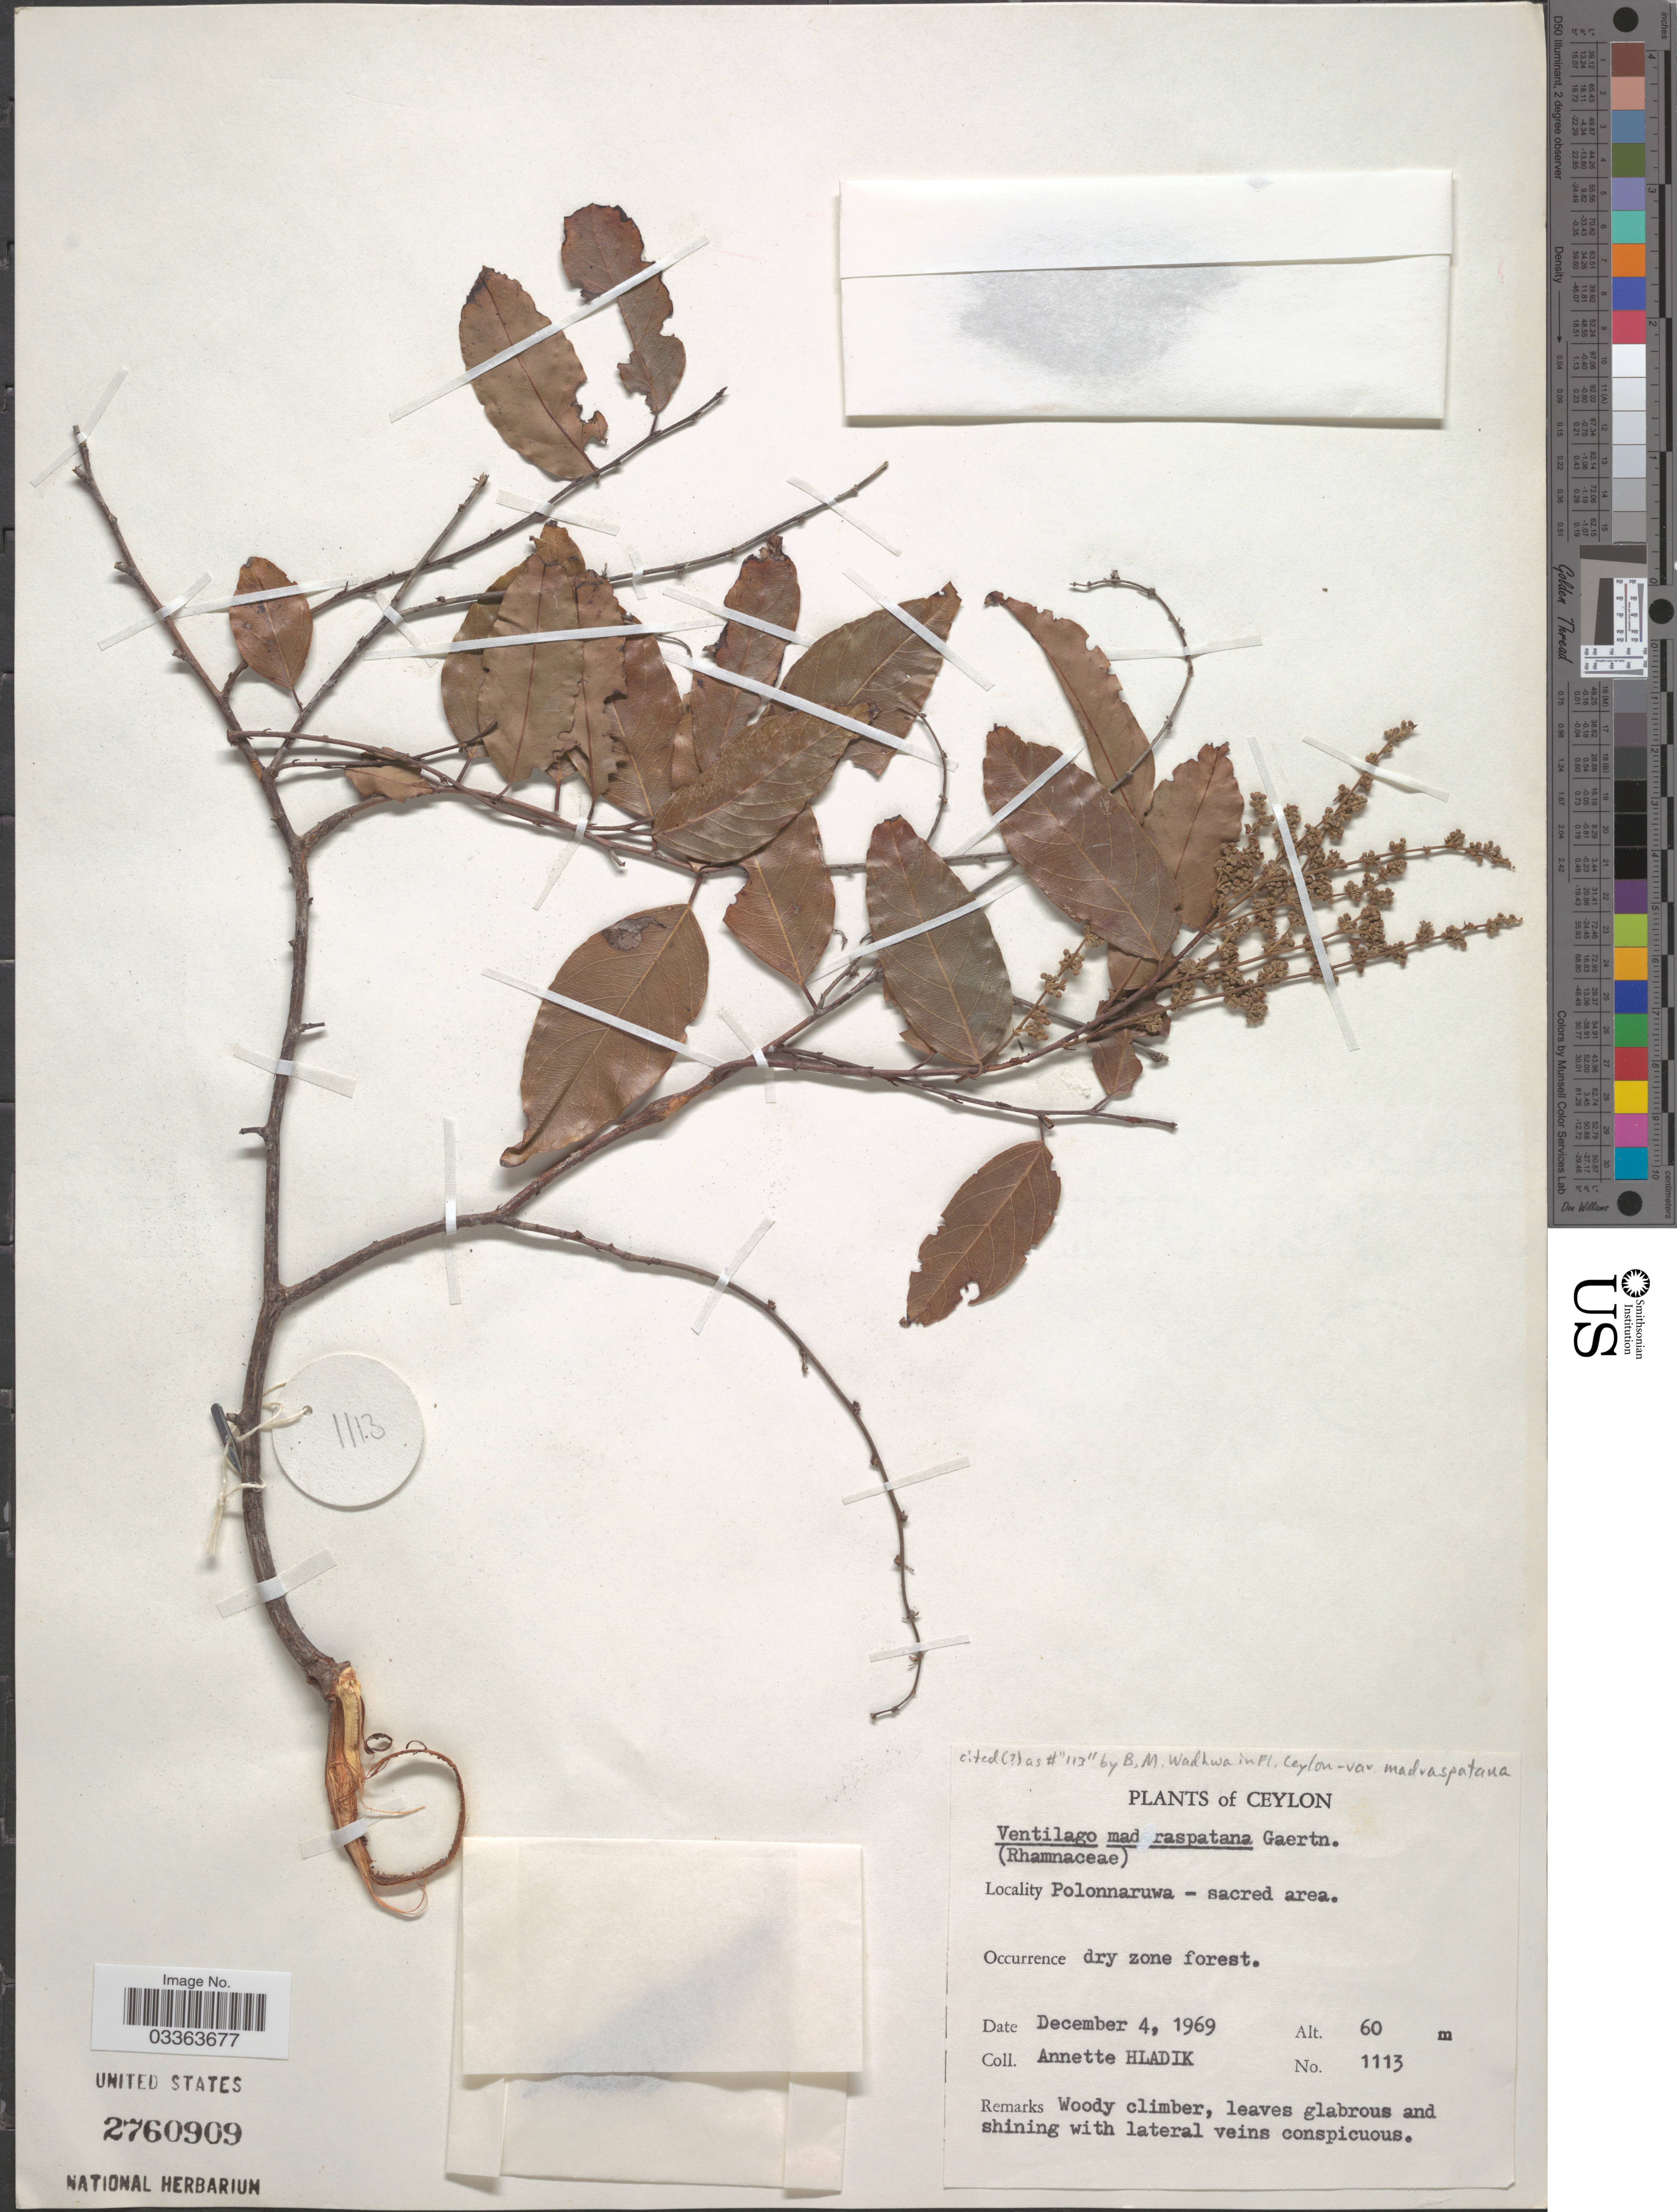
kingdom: Plantae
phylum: Tracheophyta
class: Magnoliopsida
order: Rosales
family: Rhamnaceae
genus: Ventilago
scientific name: Ventilago madraspatana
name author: Gaertn.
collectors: A. Hladik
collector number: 1113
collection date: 1969-12-04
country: Sri Lanka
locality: Ceylon. Polonnaruwa - road.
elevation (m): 60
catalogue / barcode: US 2760909